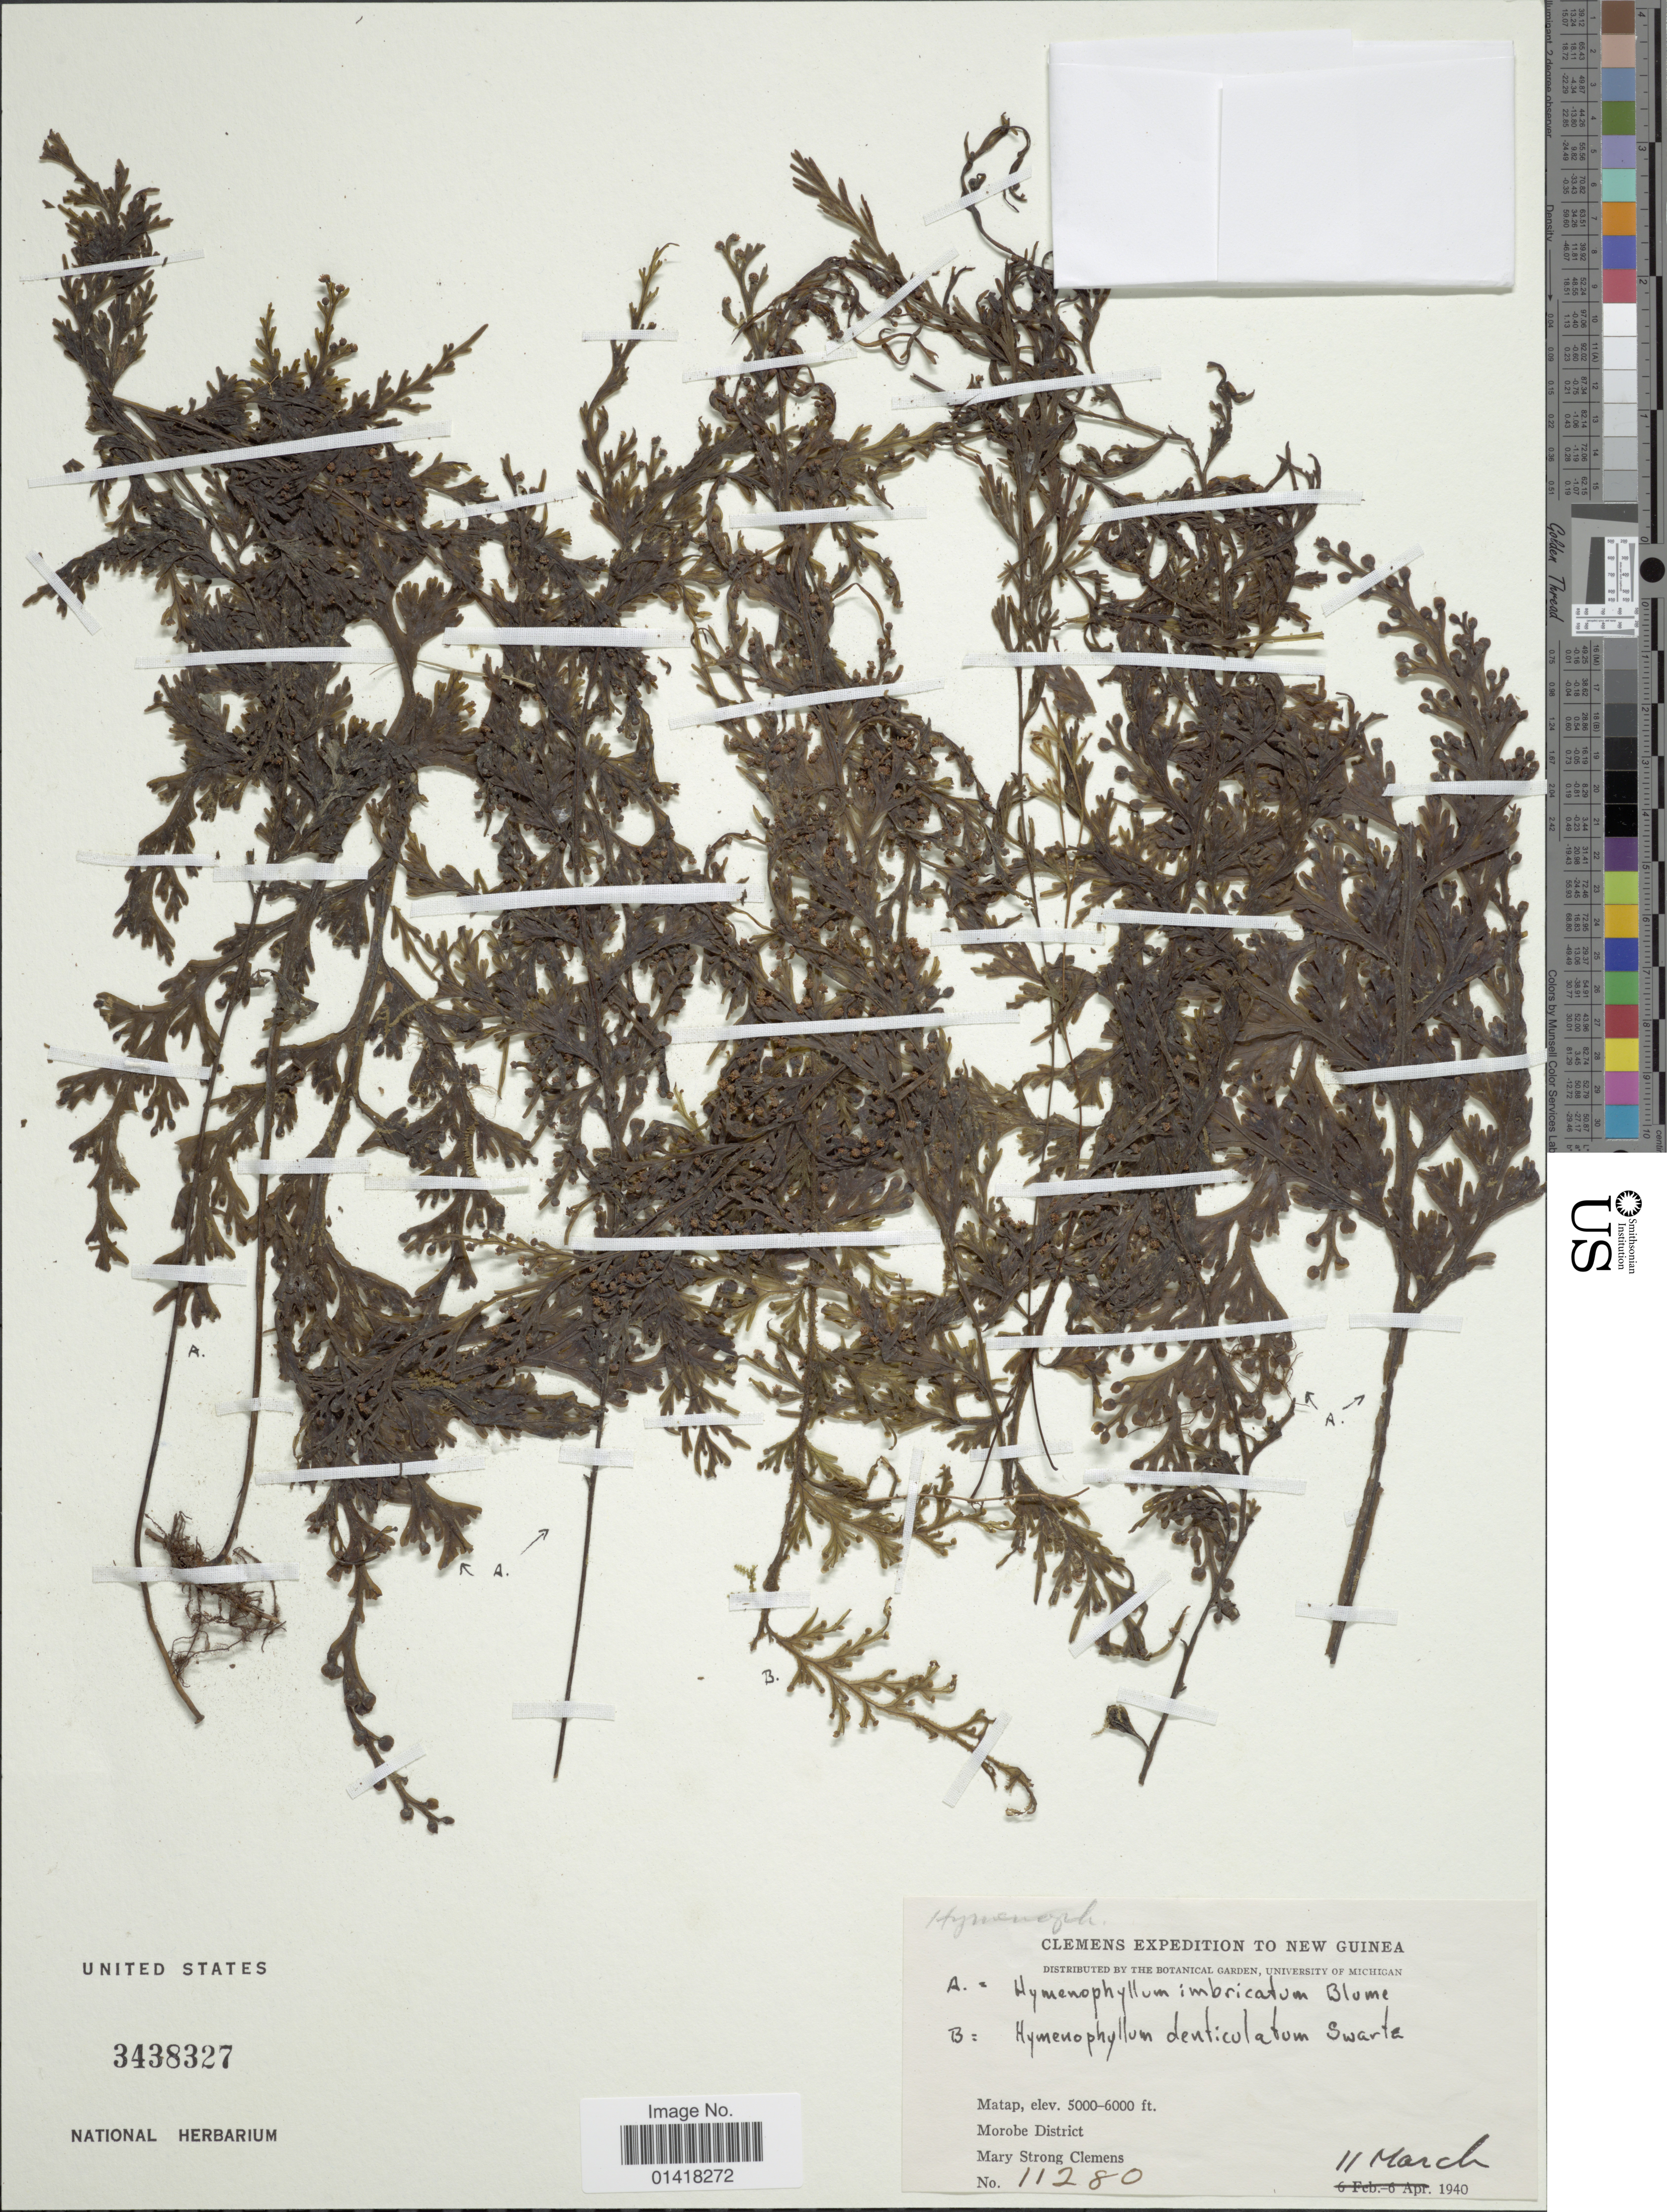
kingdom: Plantae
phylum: Tracheophyta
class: Polypodiopsida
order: Hymenophyllales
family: Hymenophyllaceae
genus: Hymenophyllum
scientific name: Hymenophyllum imbricatum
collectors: M. S. Clemens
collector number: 11280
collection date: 1940-03-11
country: Papua New Guinea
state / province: Morobe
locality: Matap. Morobe District, New Guinea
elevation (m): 1524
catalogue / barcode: US 3438327